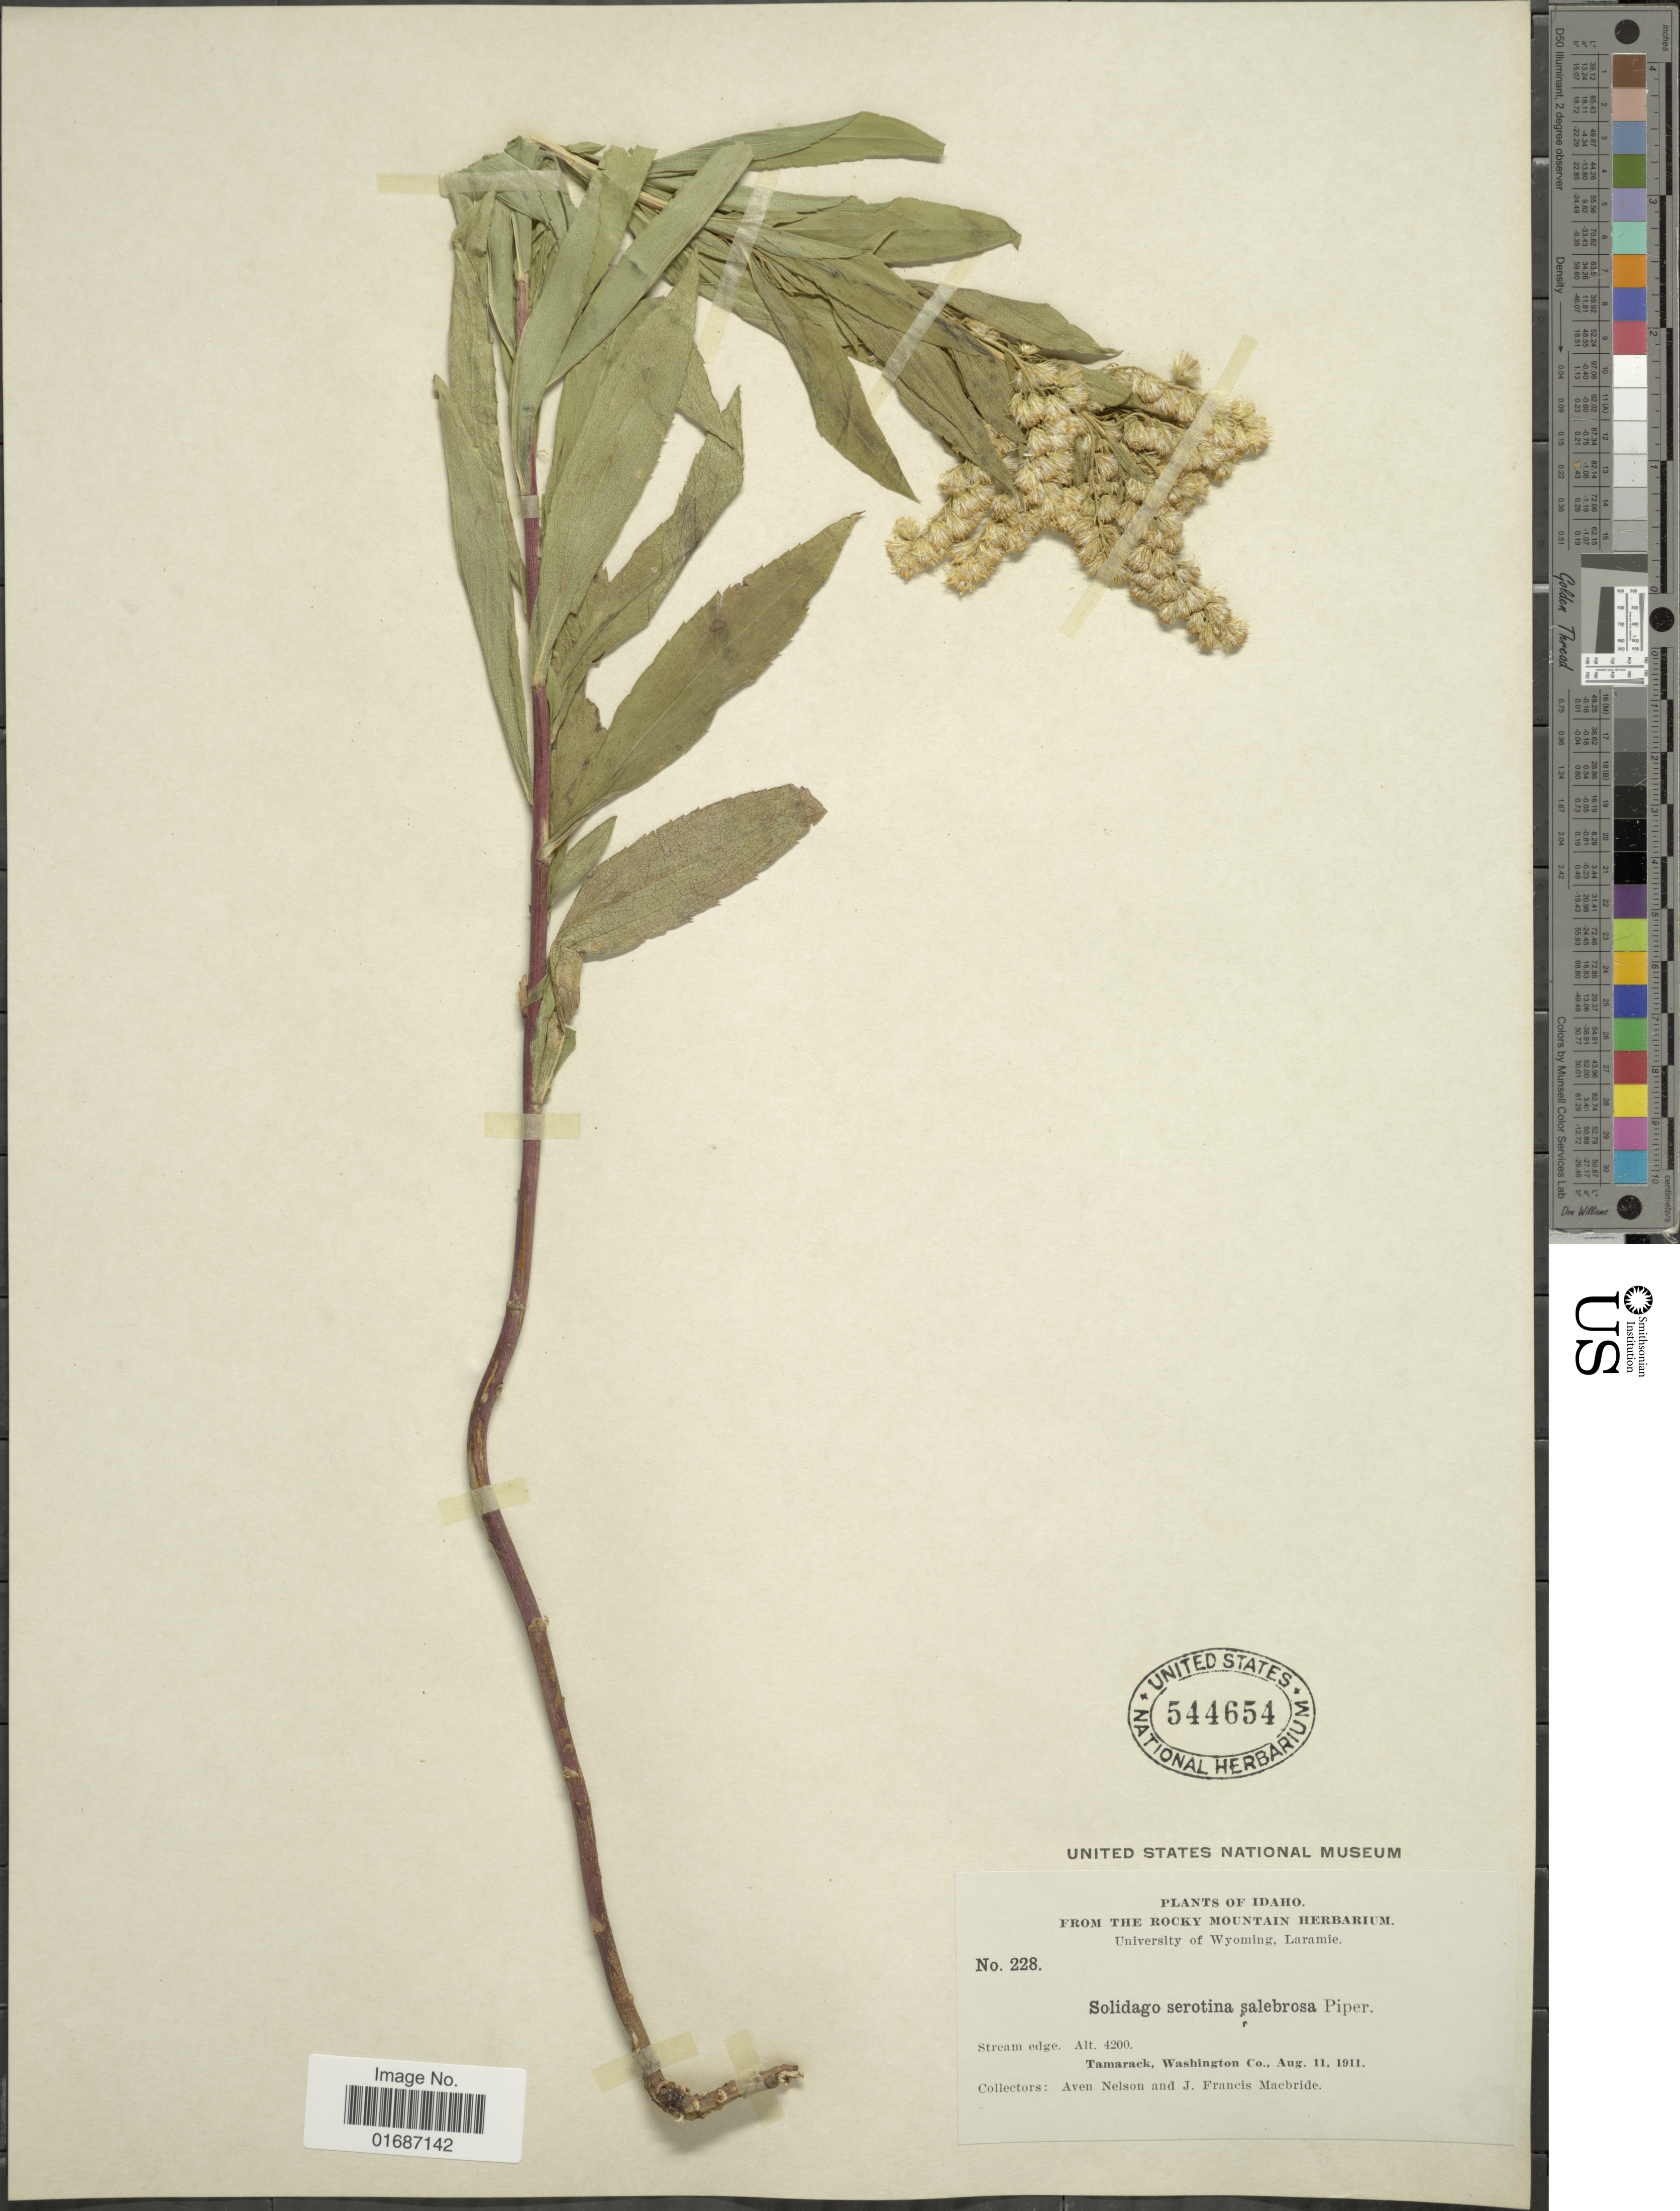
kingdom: Plantae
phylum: Tracheophyta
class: Magnoliopsida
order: Asterales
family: Asteraceae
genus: Solidago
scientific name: Solidago gigantea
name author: Aiton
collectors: A. Nelson & J. F. Macbride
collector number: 228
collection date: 1911-08-11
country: United States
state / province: Idaho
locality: Tamarack, Washington Co.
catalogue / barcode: US 544654